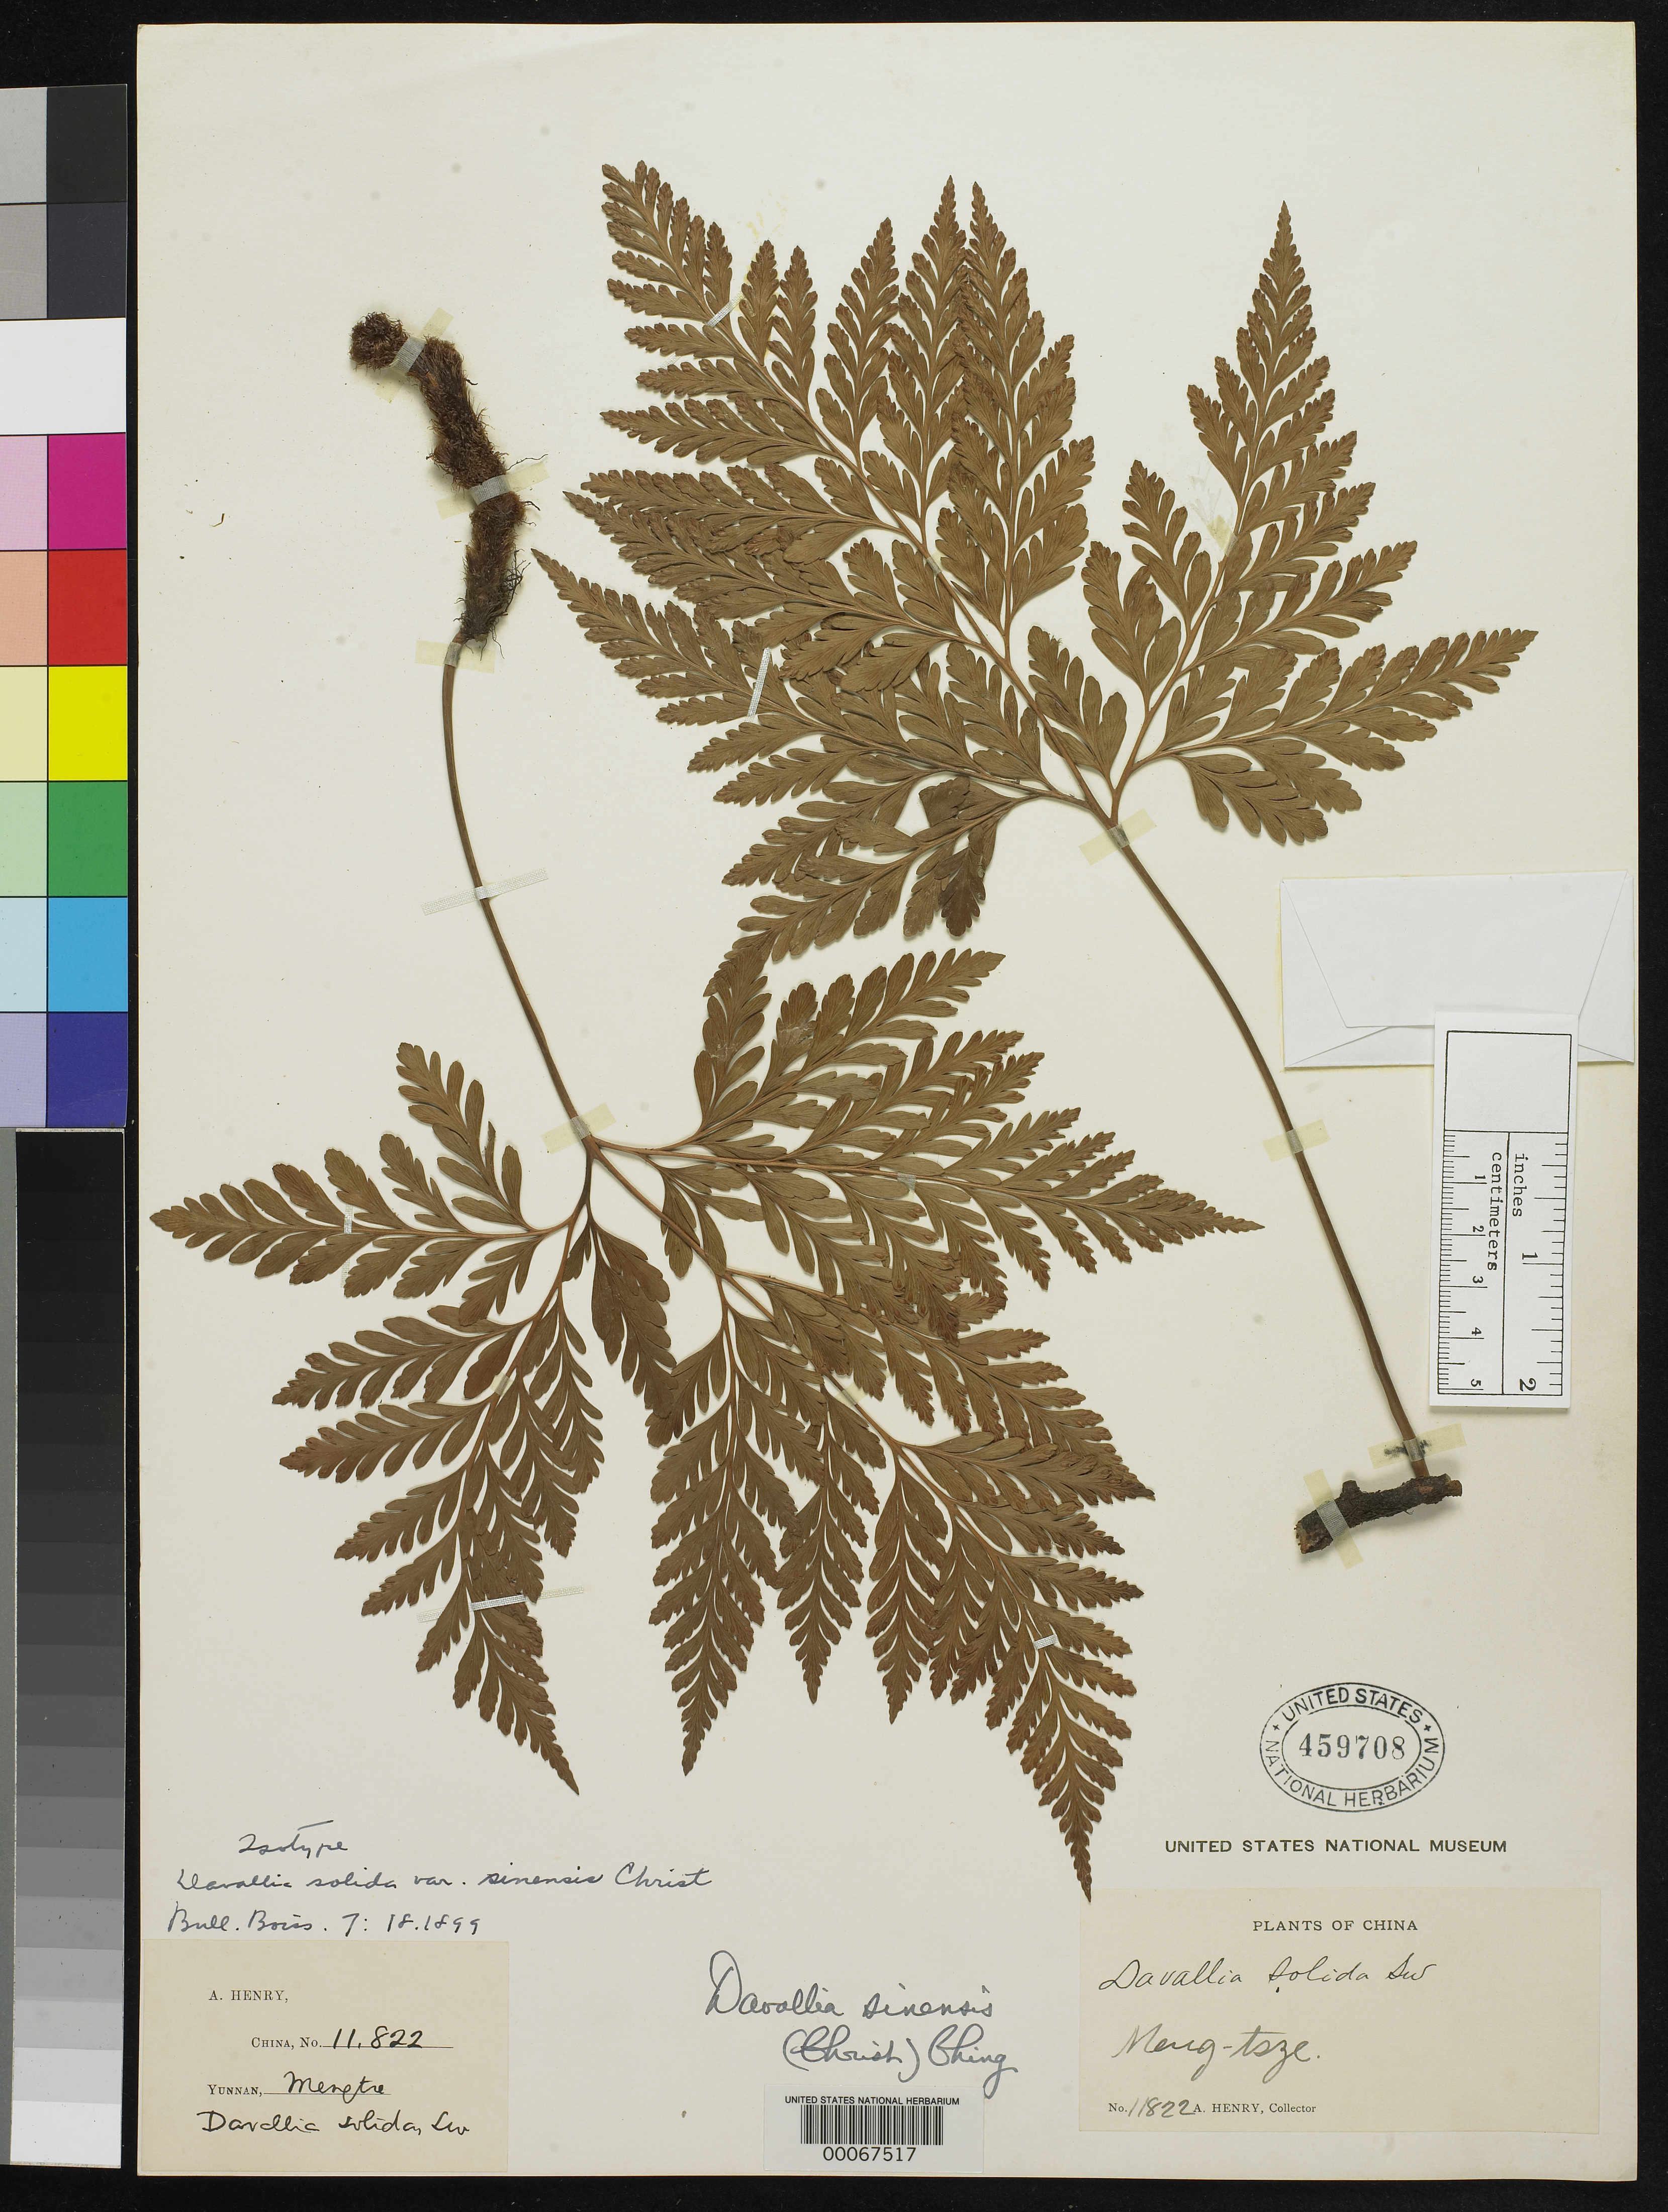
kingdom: Plantae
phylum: Tracheophyta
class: Polypodiopsida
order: Polypodiales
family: Davalliaceae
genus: Davallia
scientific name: Davallia solida var. sinensis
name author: Christ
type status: Type Collection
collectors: A. Henry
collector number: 11822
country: China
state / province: Yunnan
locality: Mengtze [Meng-tsze]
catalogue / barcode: US 459708